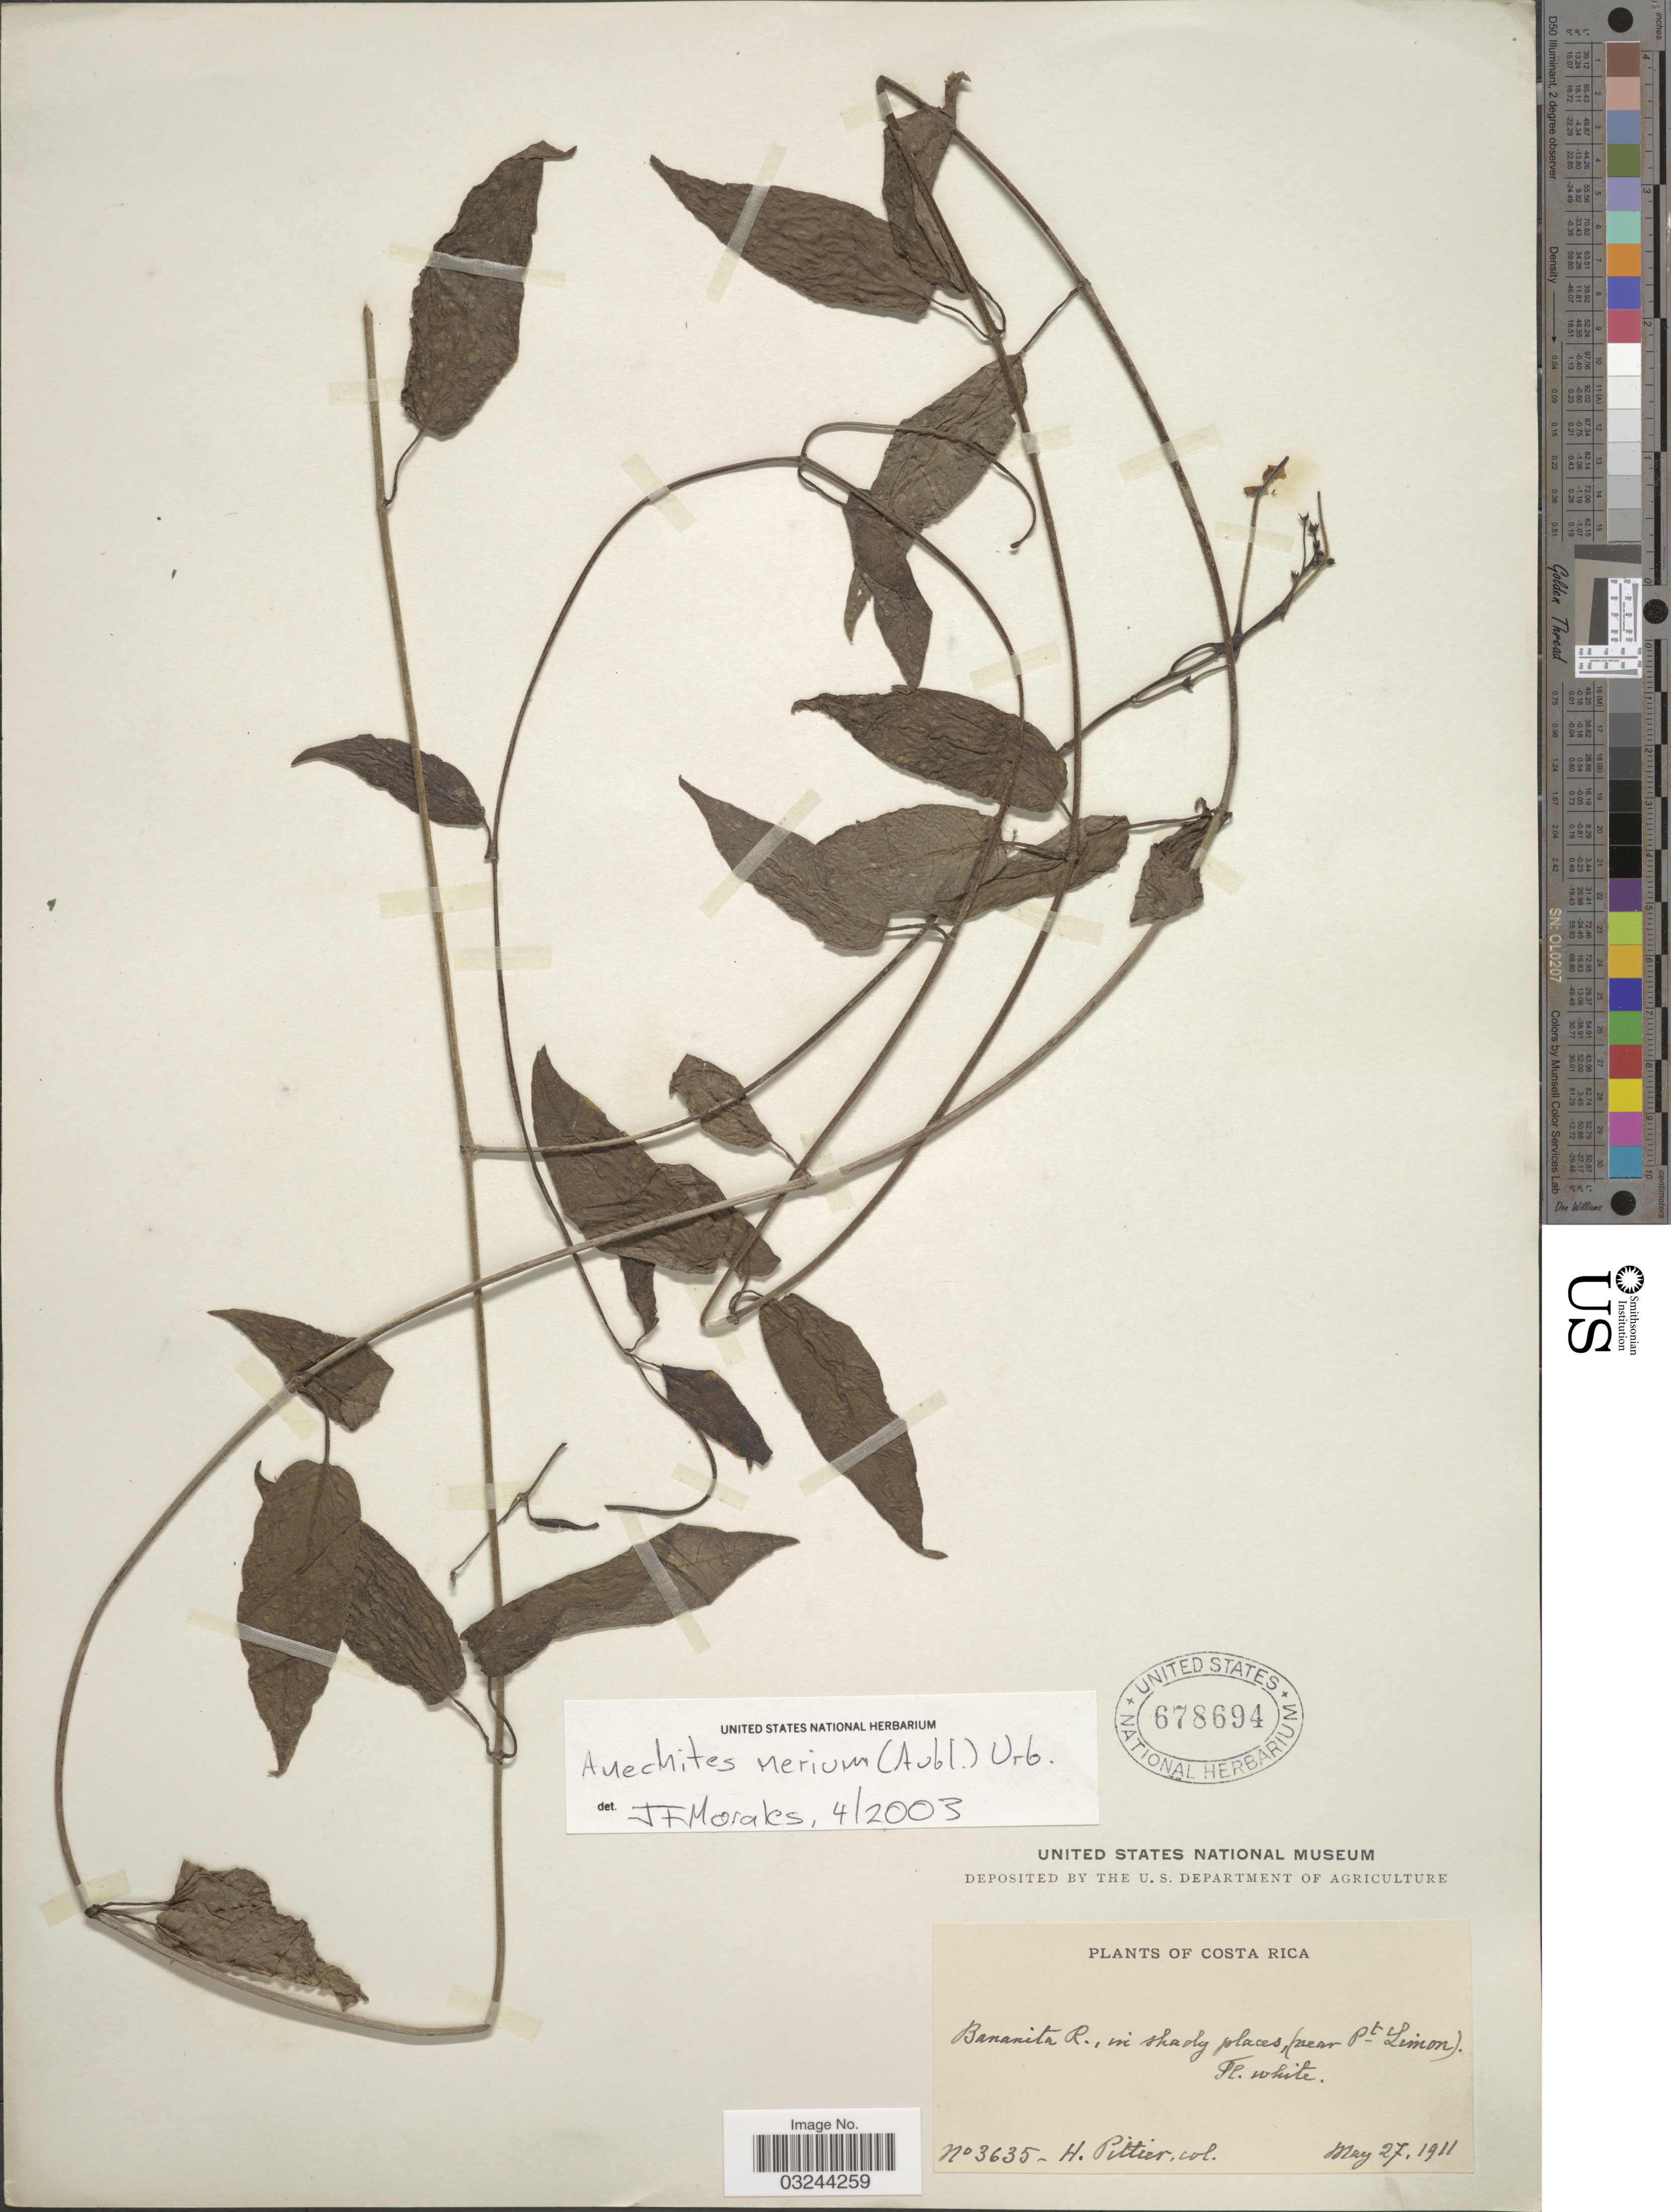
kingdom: Plantae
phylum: Tracheophyta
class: Magnoliopsida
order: Gentianales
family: Apocynaceae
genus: Anechites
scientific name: Anechites nerium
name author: (Aubl.) Urb.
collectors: H. F. Pittier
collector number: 3635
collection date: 1911-05-27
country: Costa Rica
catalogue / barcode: US 678694